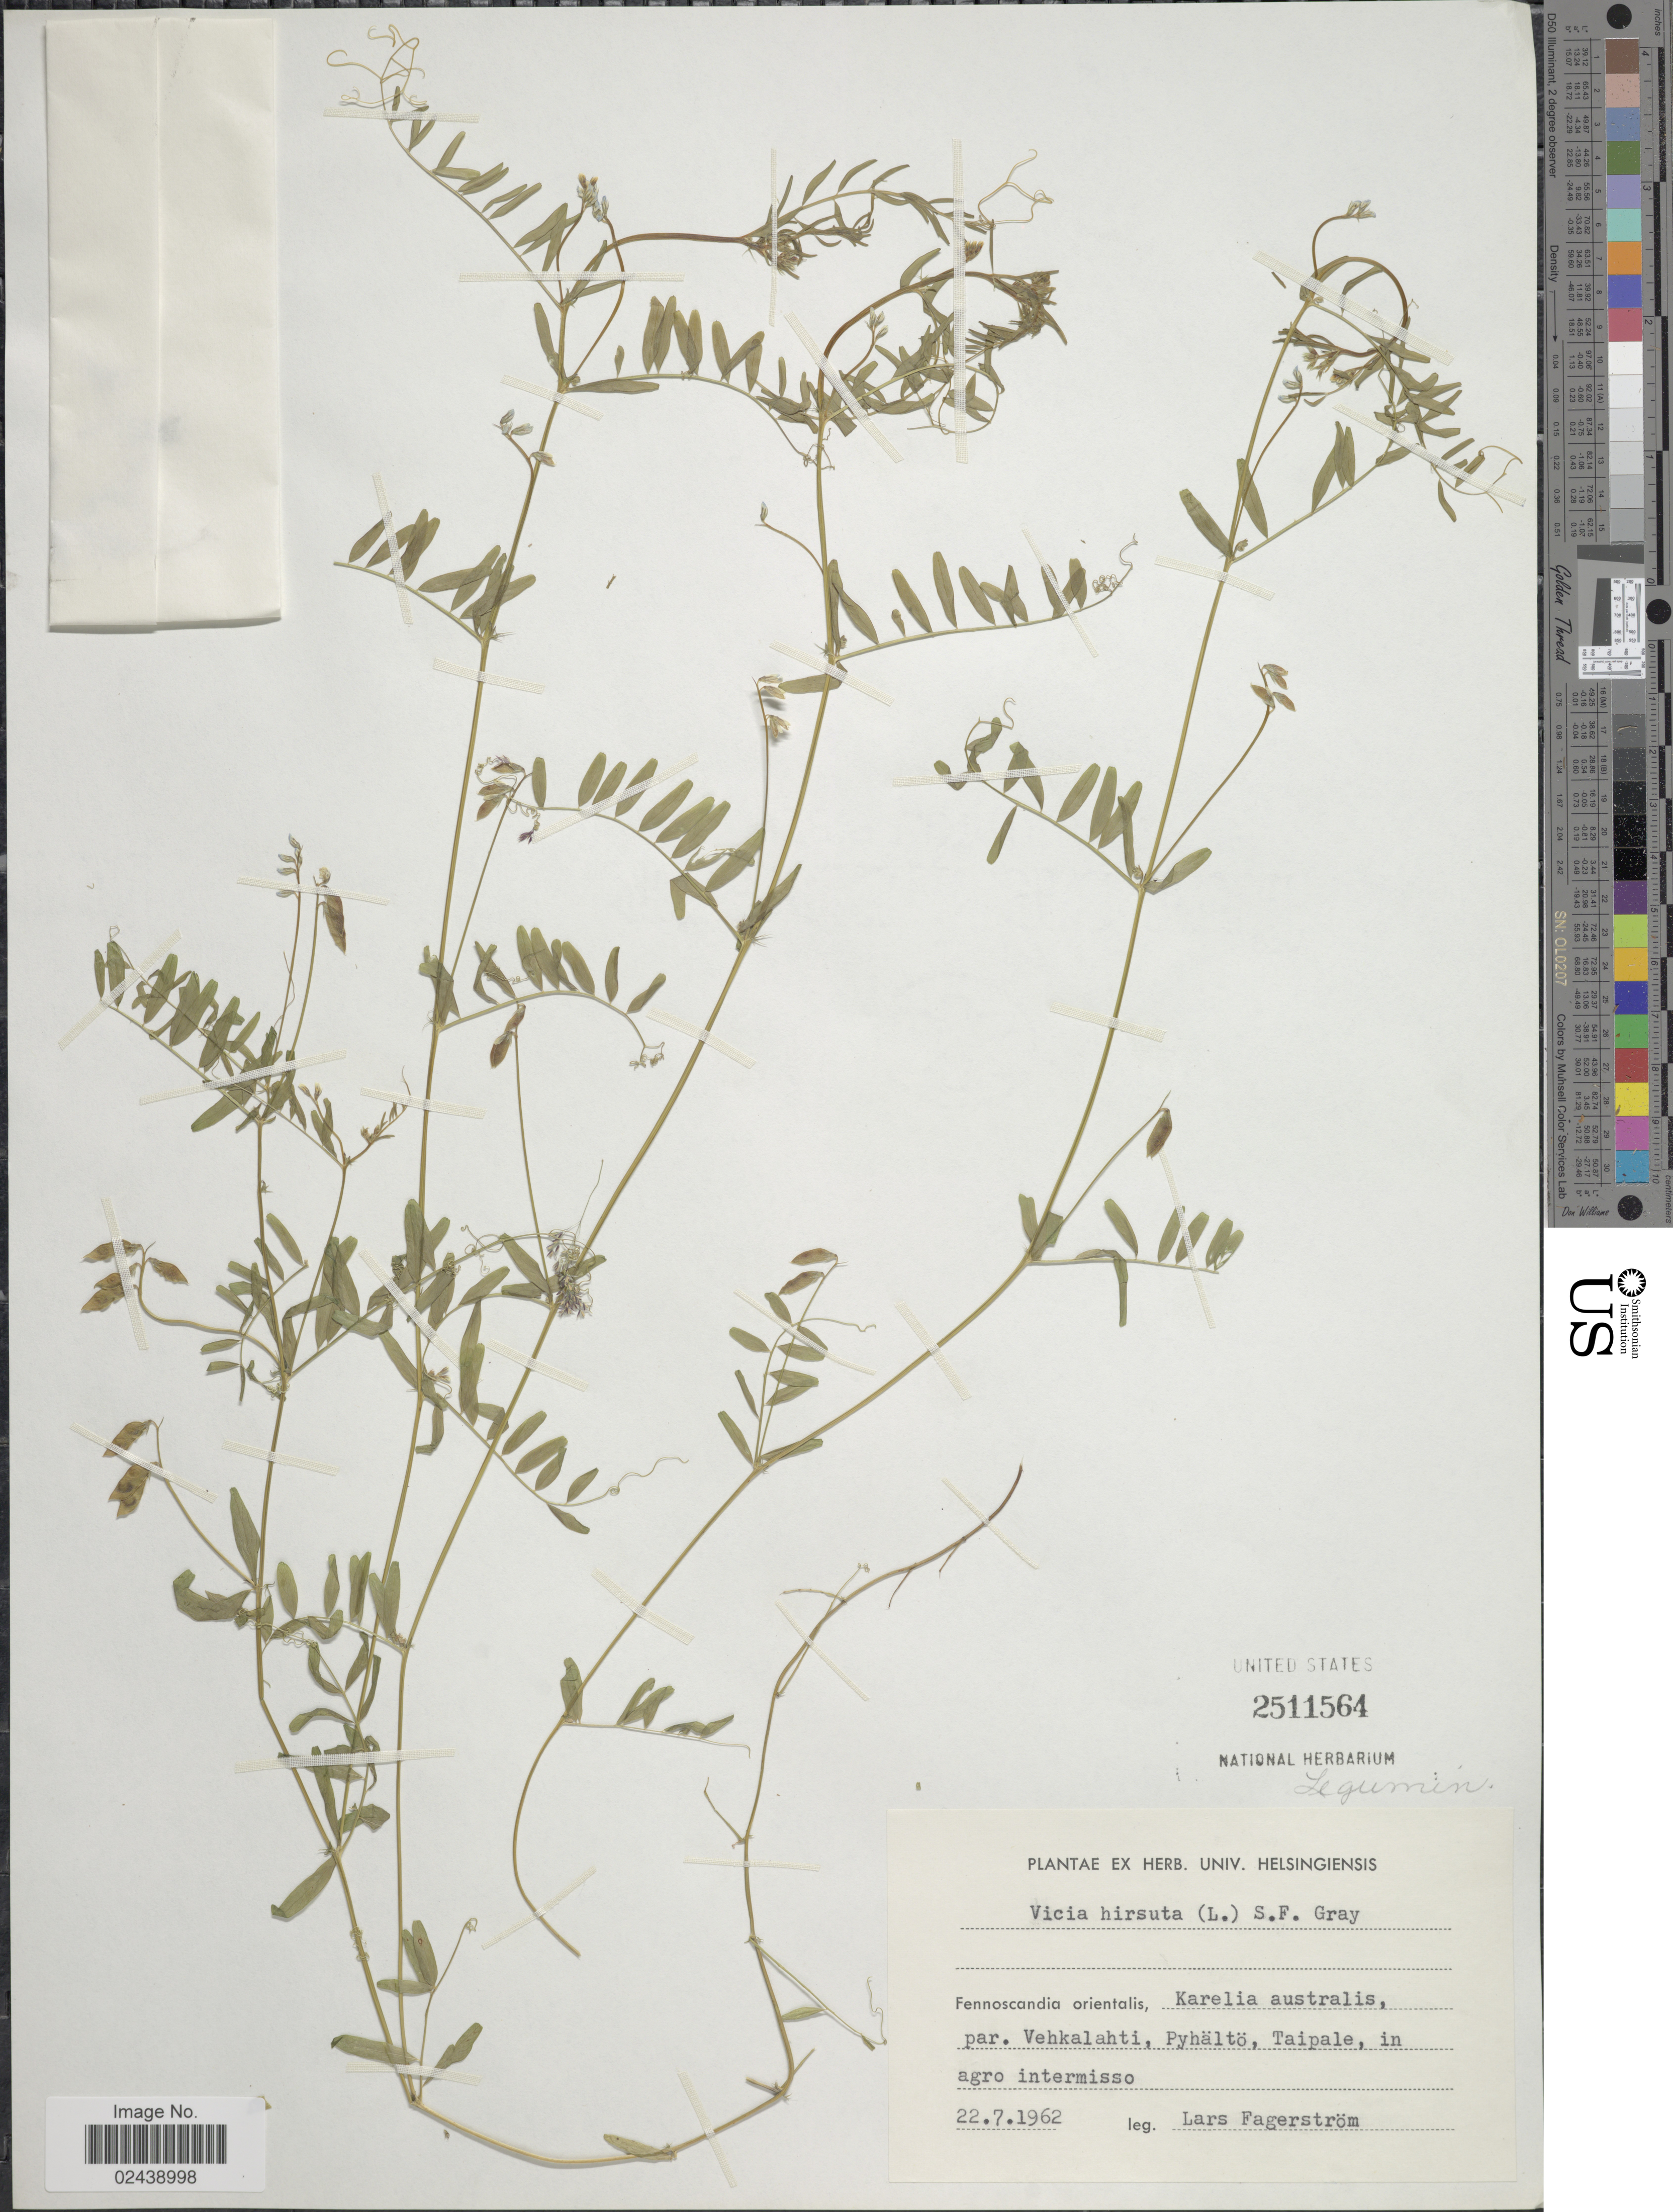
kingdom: Plantae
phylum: Tracheophyta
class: Magnoliopsida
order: Fabales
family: Fabaceae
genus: Vicia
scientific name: Vicia hirsuta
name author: (L.) A. Gray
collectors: L. Fagerstrom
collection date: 1962-07-22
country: Russian Federation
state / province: Karelia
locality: Fennoscandia orientalis, Karelia australis, par. Vehkalahti, Pyhalto, Taipale, in agro intermisso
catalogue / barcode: US 2511564